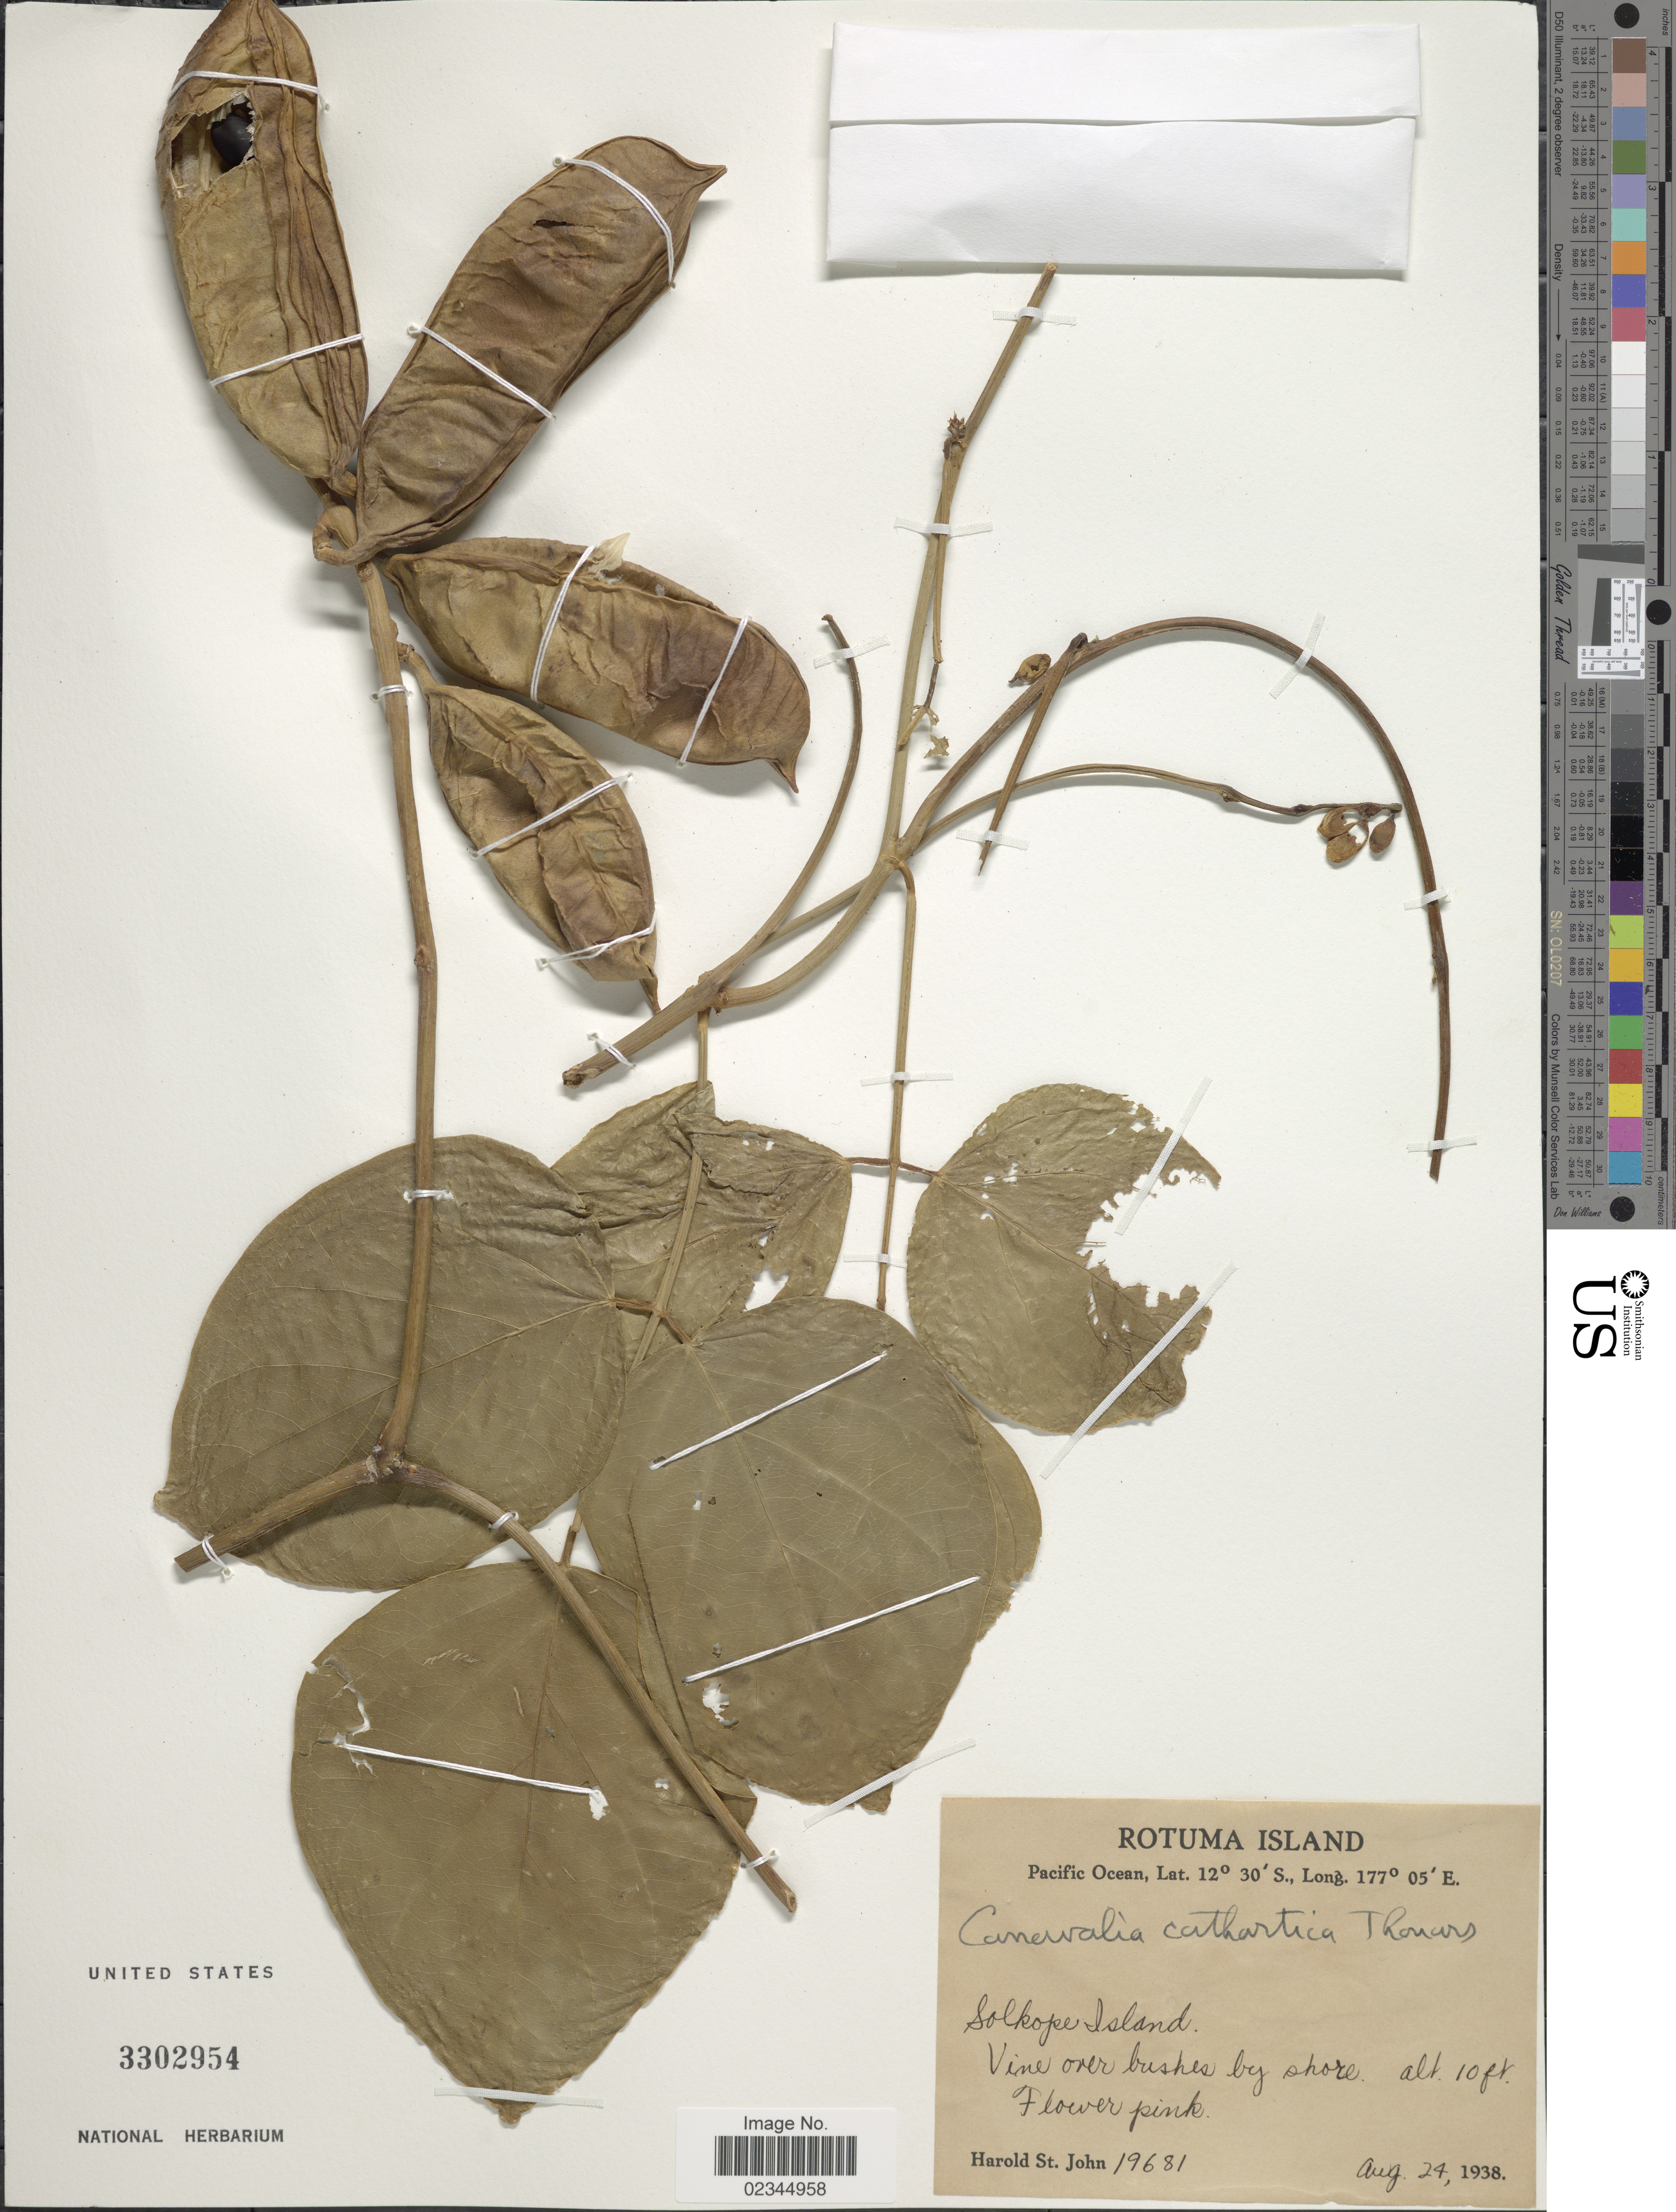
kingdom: Plantae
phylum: Tracheophyta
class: Magnoliopsida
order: Fabales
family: Fabaceae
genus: Canavalia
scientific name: Canavalia cathartica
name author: Thouars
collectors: H. St. John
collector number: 19681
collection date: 1938-08-24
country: Fiji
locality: Rotuma Island, Pacific Ocean, Solkope Island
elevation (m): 3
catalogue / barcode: US 3302954